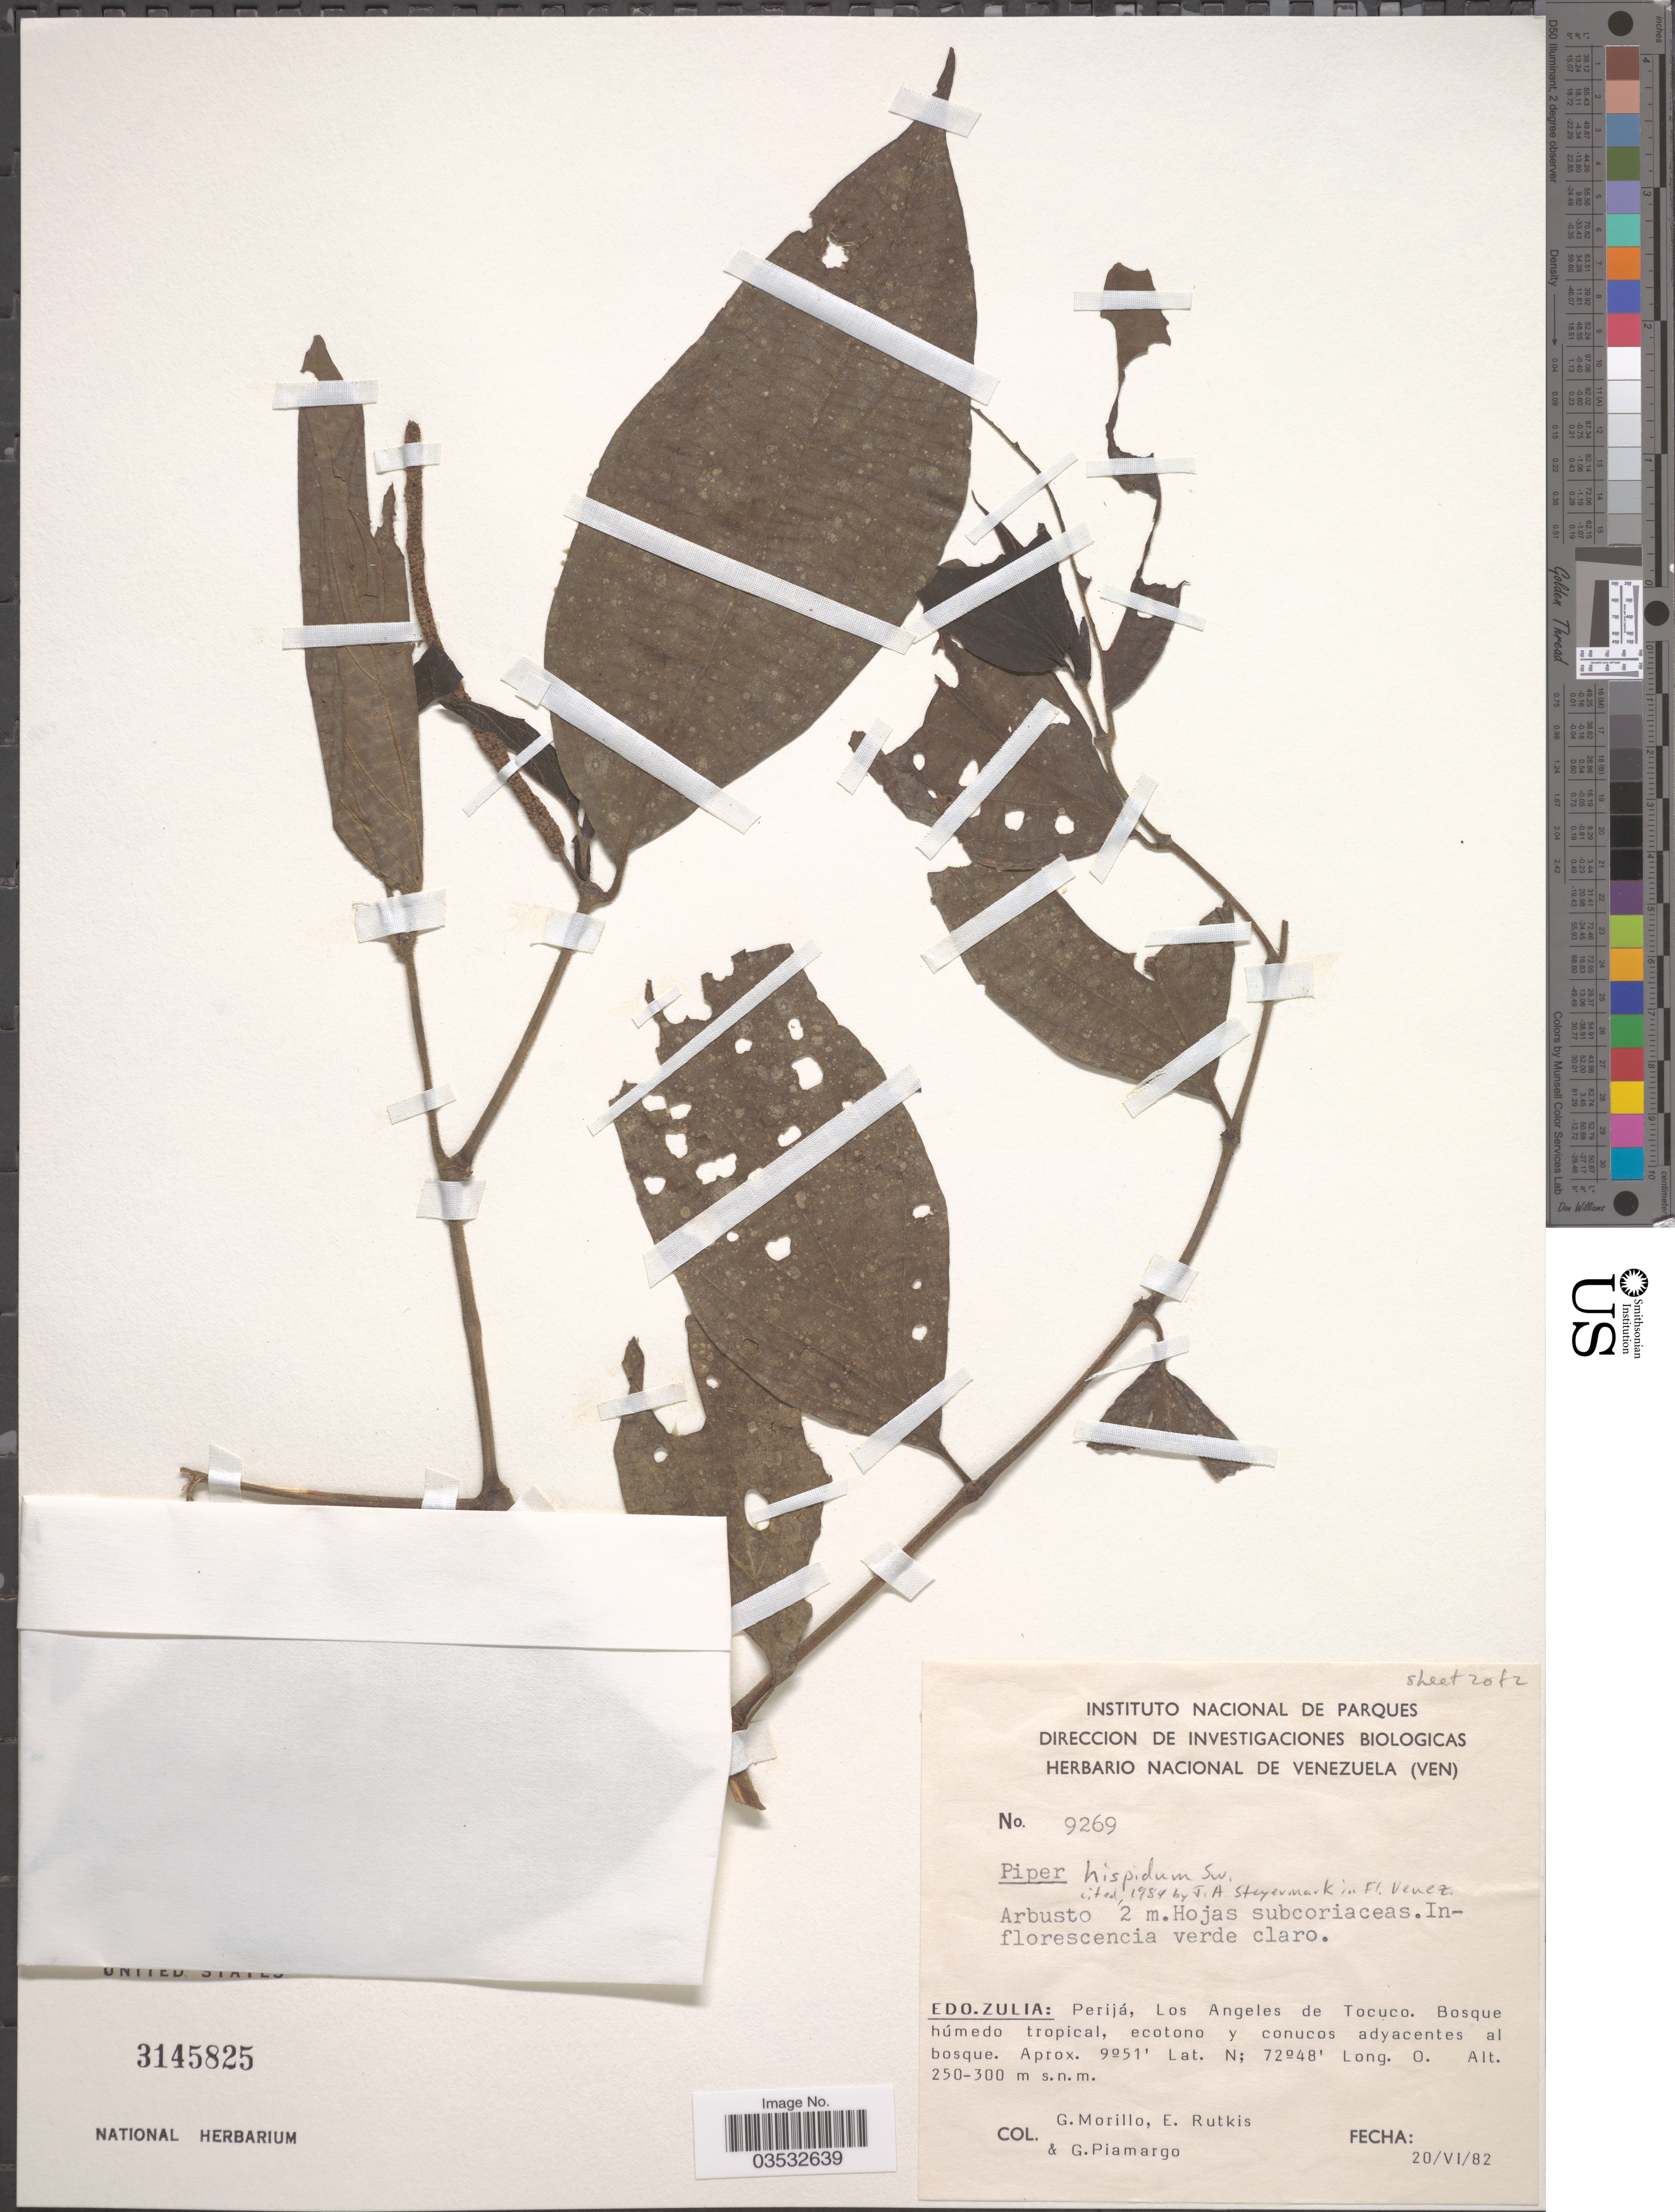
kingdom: Plantae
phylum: Tracheophyta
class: Magnoliopsida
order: Piperales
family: Piperaceae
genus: Piper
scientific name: Piper hispidum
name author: Sw.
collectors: G. Morillo, E. Rutkis & G. Piamargo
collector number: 9269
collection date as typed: Transcribed d/m/y: 20/6/82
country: Venezuela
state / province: Zulia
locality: Perijá, Los Angeles de Tocuco. Bosque húmedo tropical, ecotono y conucos adyacentes al bosque.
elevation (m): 250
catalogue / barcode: US 3145825